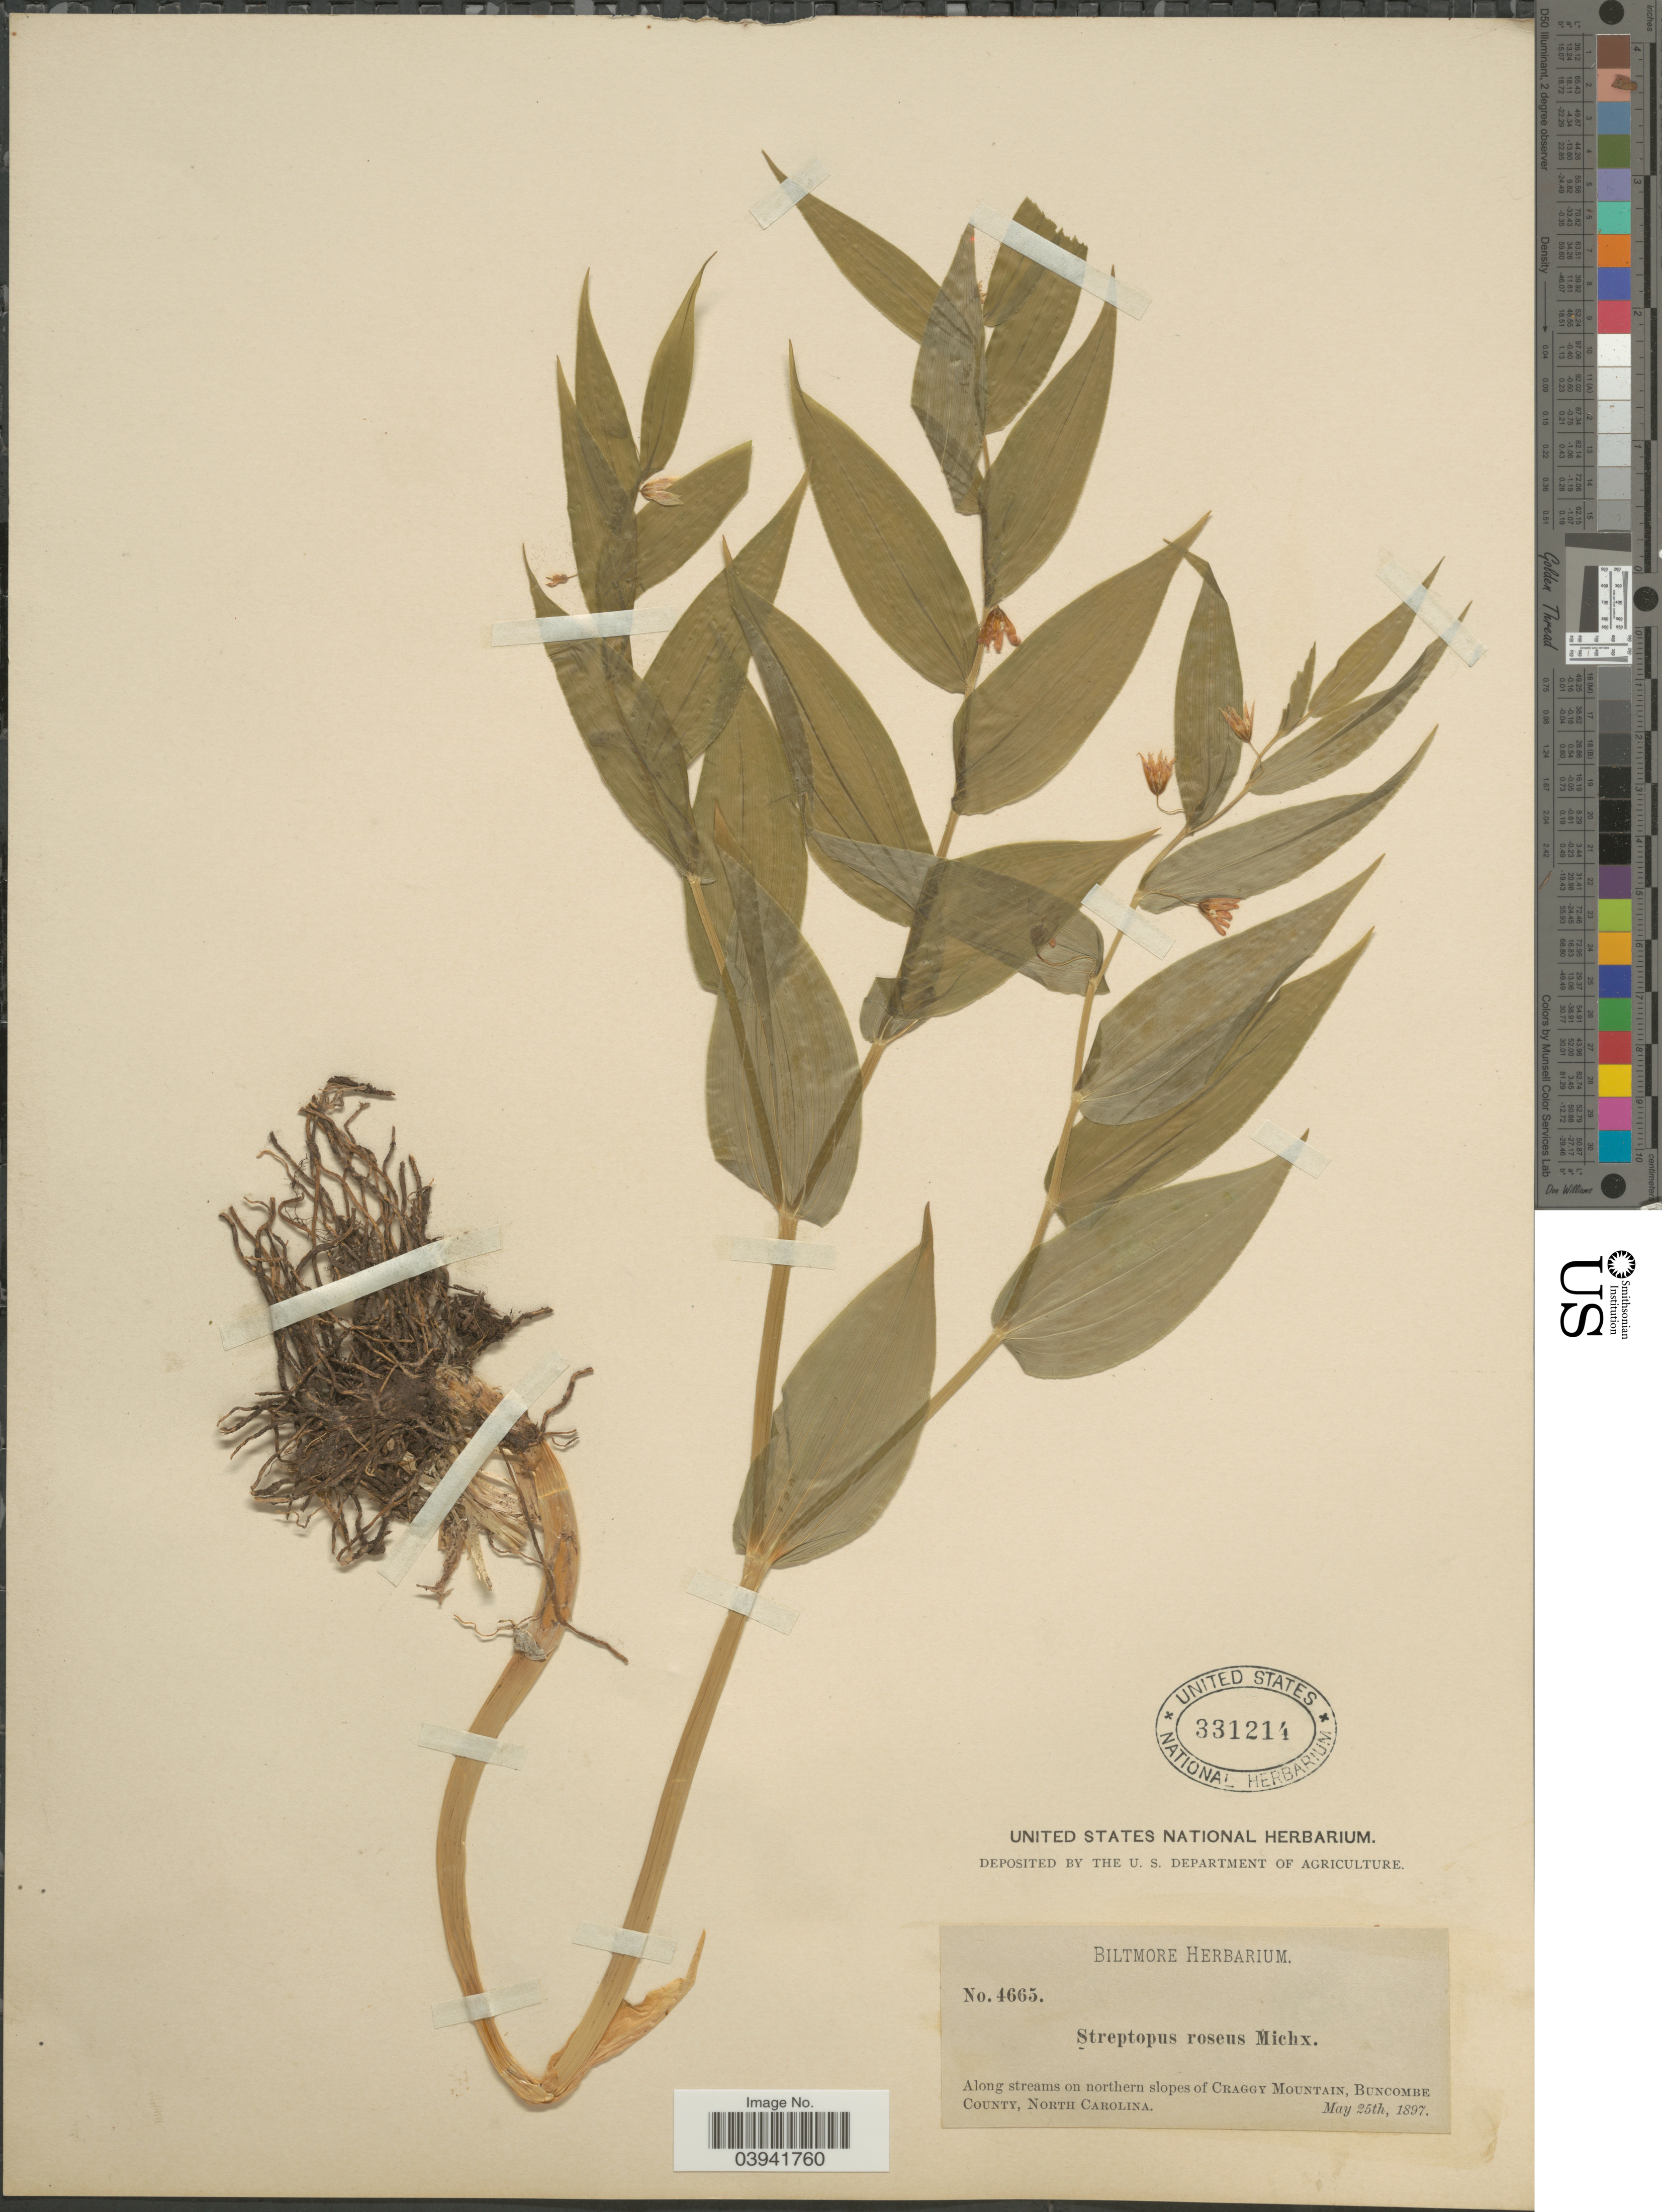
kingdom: Plantae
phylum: Tracheophyta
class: Liliopsida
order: Liliales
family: Liliaceae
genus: Streptopus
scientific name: Streptopus roseus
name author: Michx.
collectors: ex herb. Biltmore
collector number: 4665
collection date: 1897-05-25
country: United States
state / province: North Carolina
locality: Along streams on northern slopes of Craggy Mountain, Buncombe County.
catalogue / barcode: US 331214